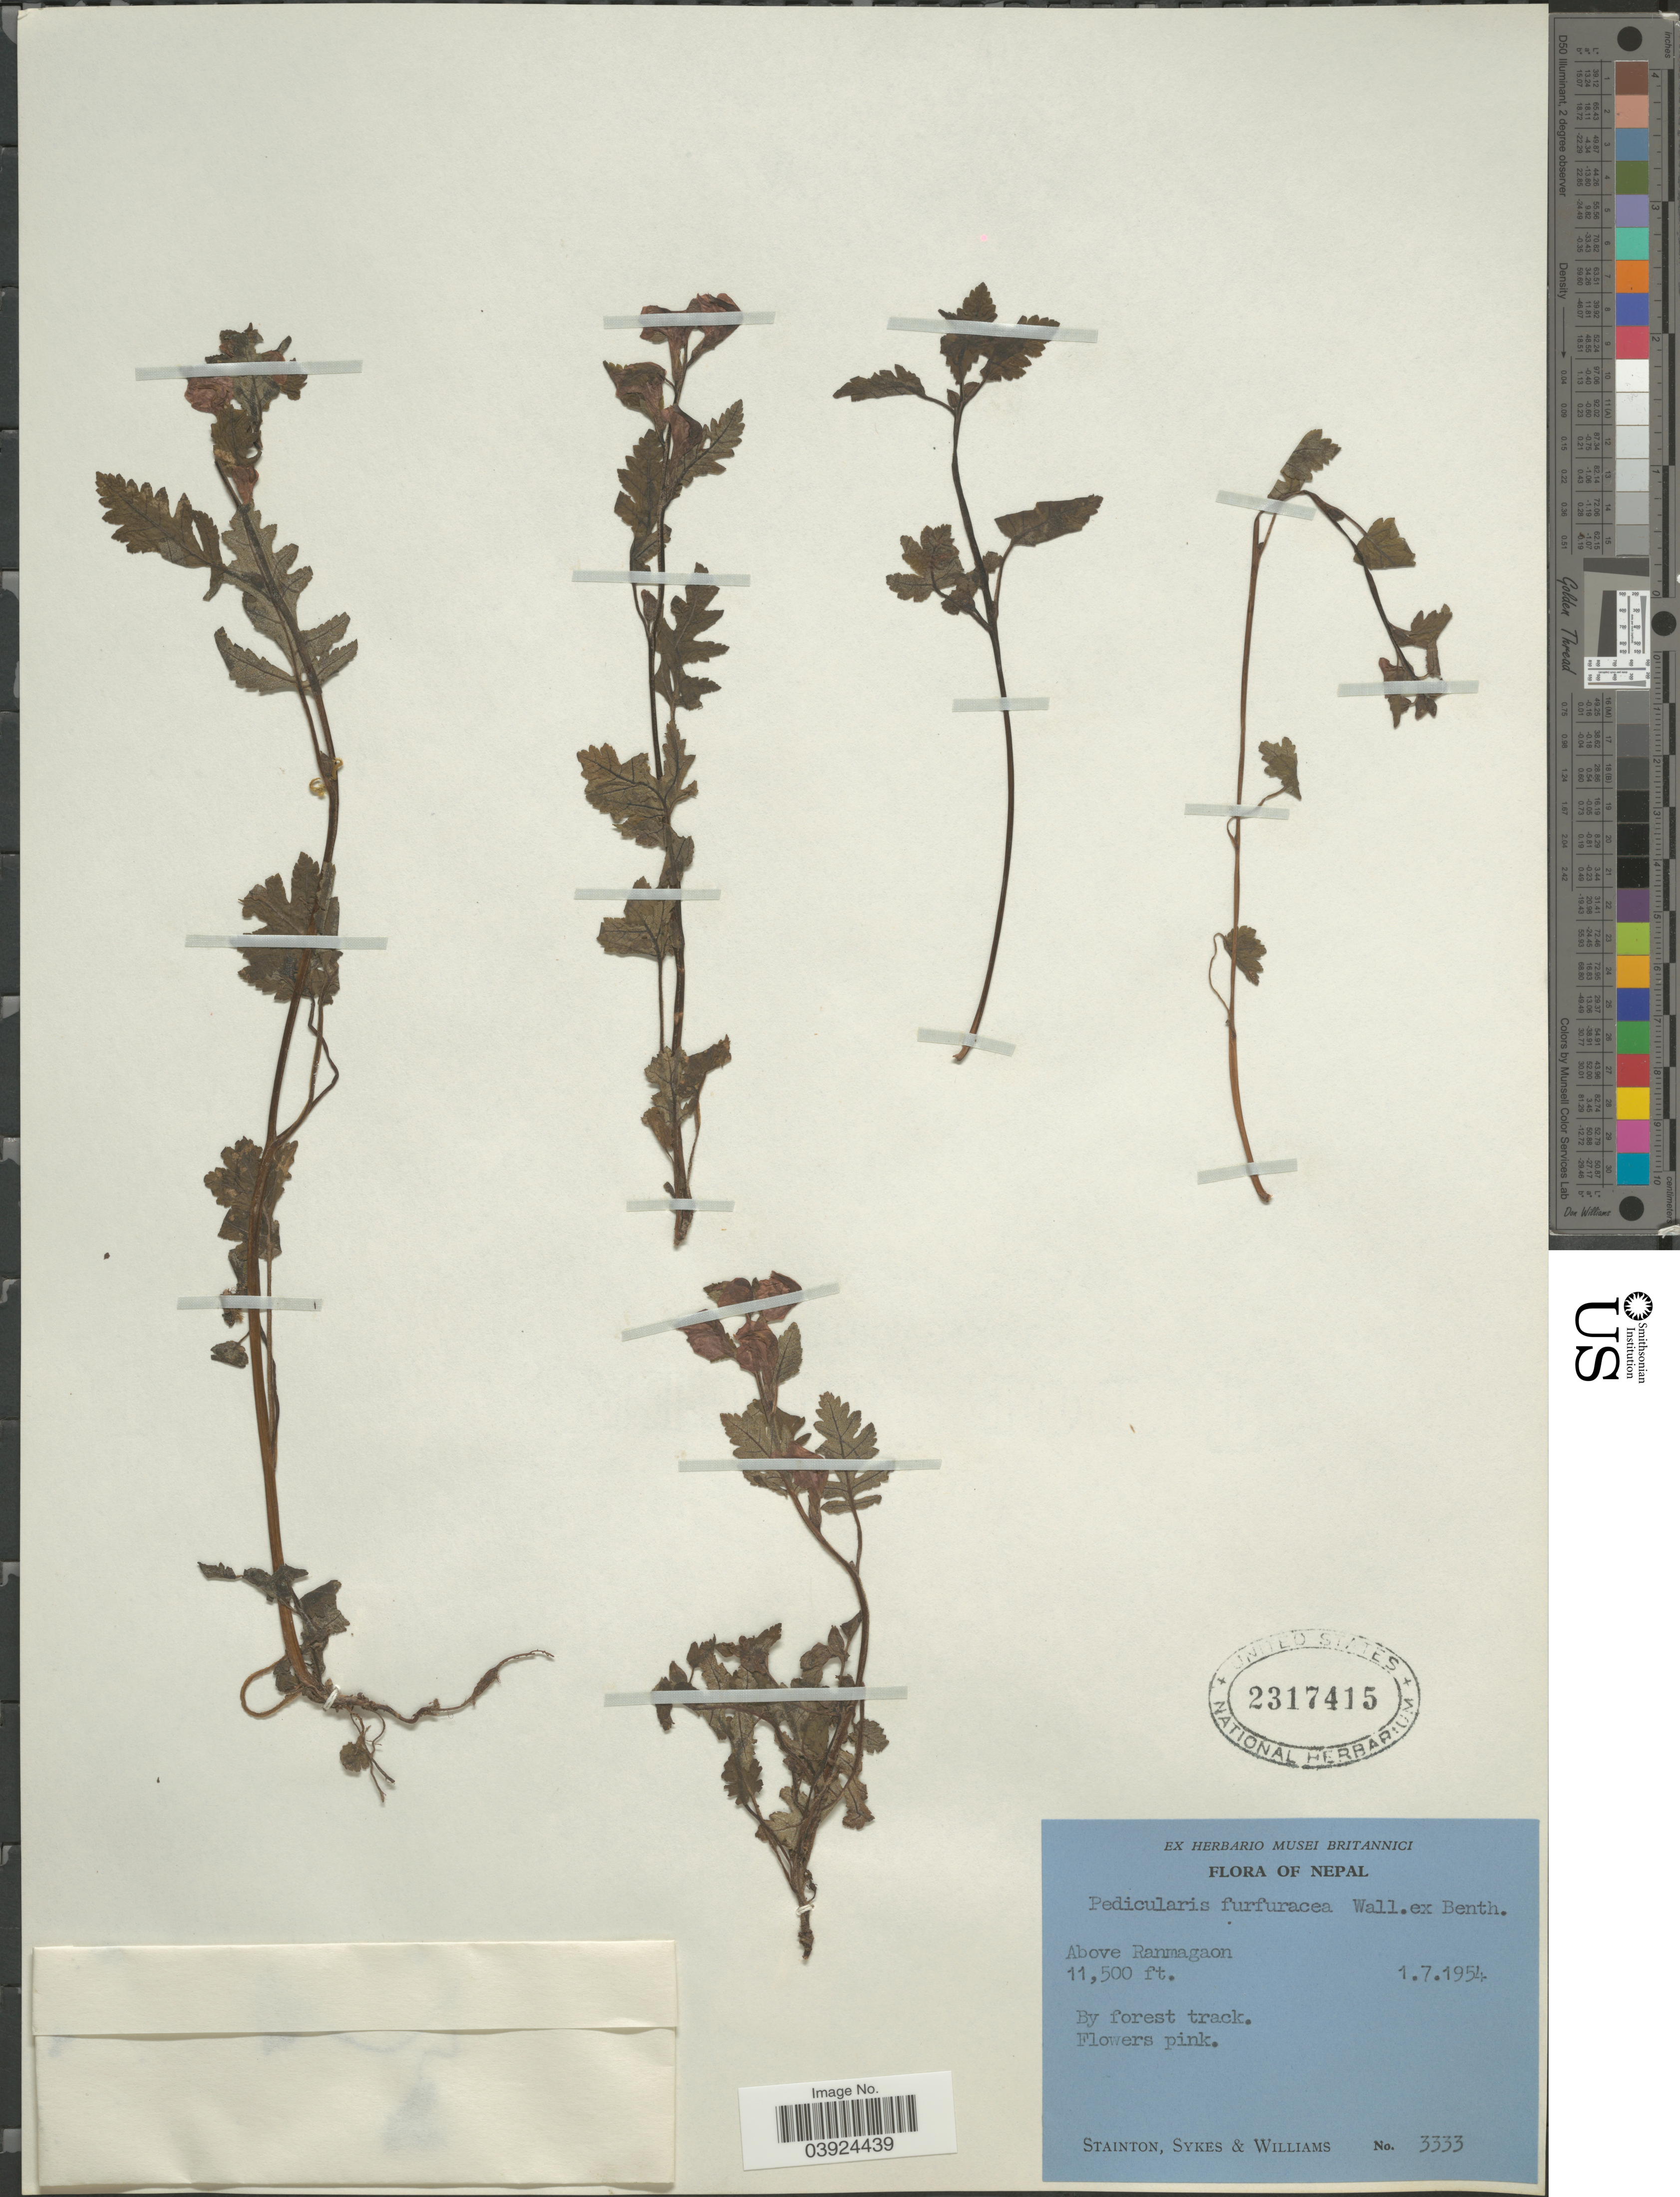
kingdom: Plantae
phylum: Tracheophyta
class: Magnoliopsida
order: Lamiales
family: Orobanchaceae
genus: Pedicularis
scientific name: Pedicularis furfuracea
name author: Wall. ex Benth.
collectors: -. Stainton, Sykes, -- & -- Williams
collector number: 3333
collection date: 1954-07-01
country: Nepal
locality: Above Ranmagaon.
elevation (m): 3505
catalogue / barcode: US 2317415